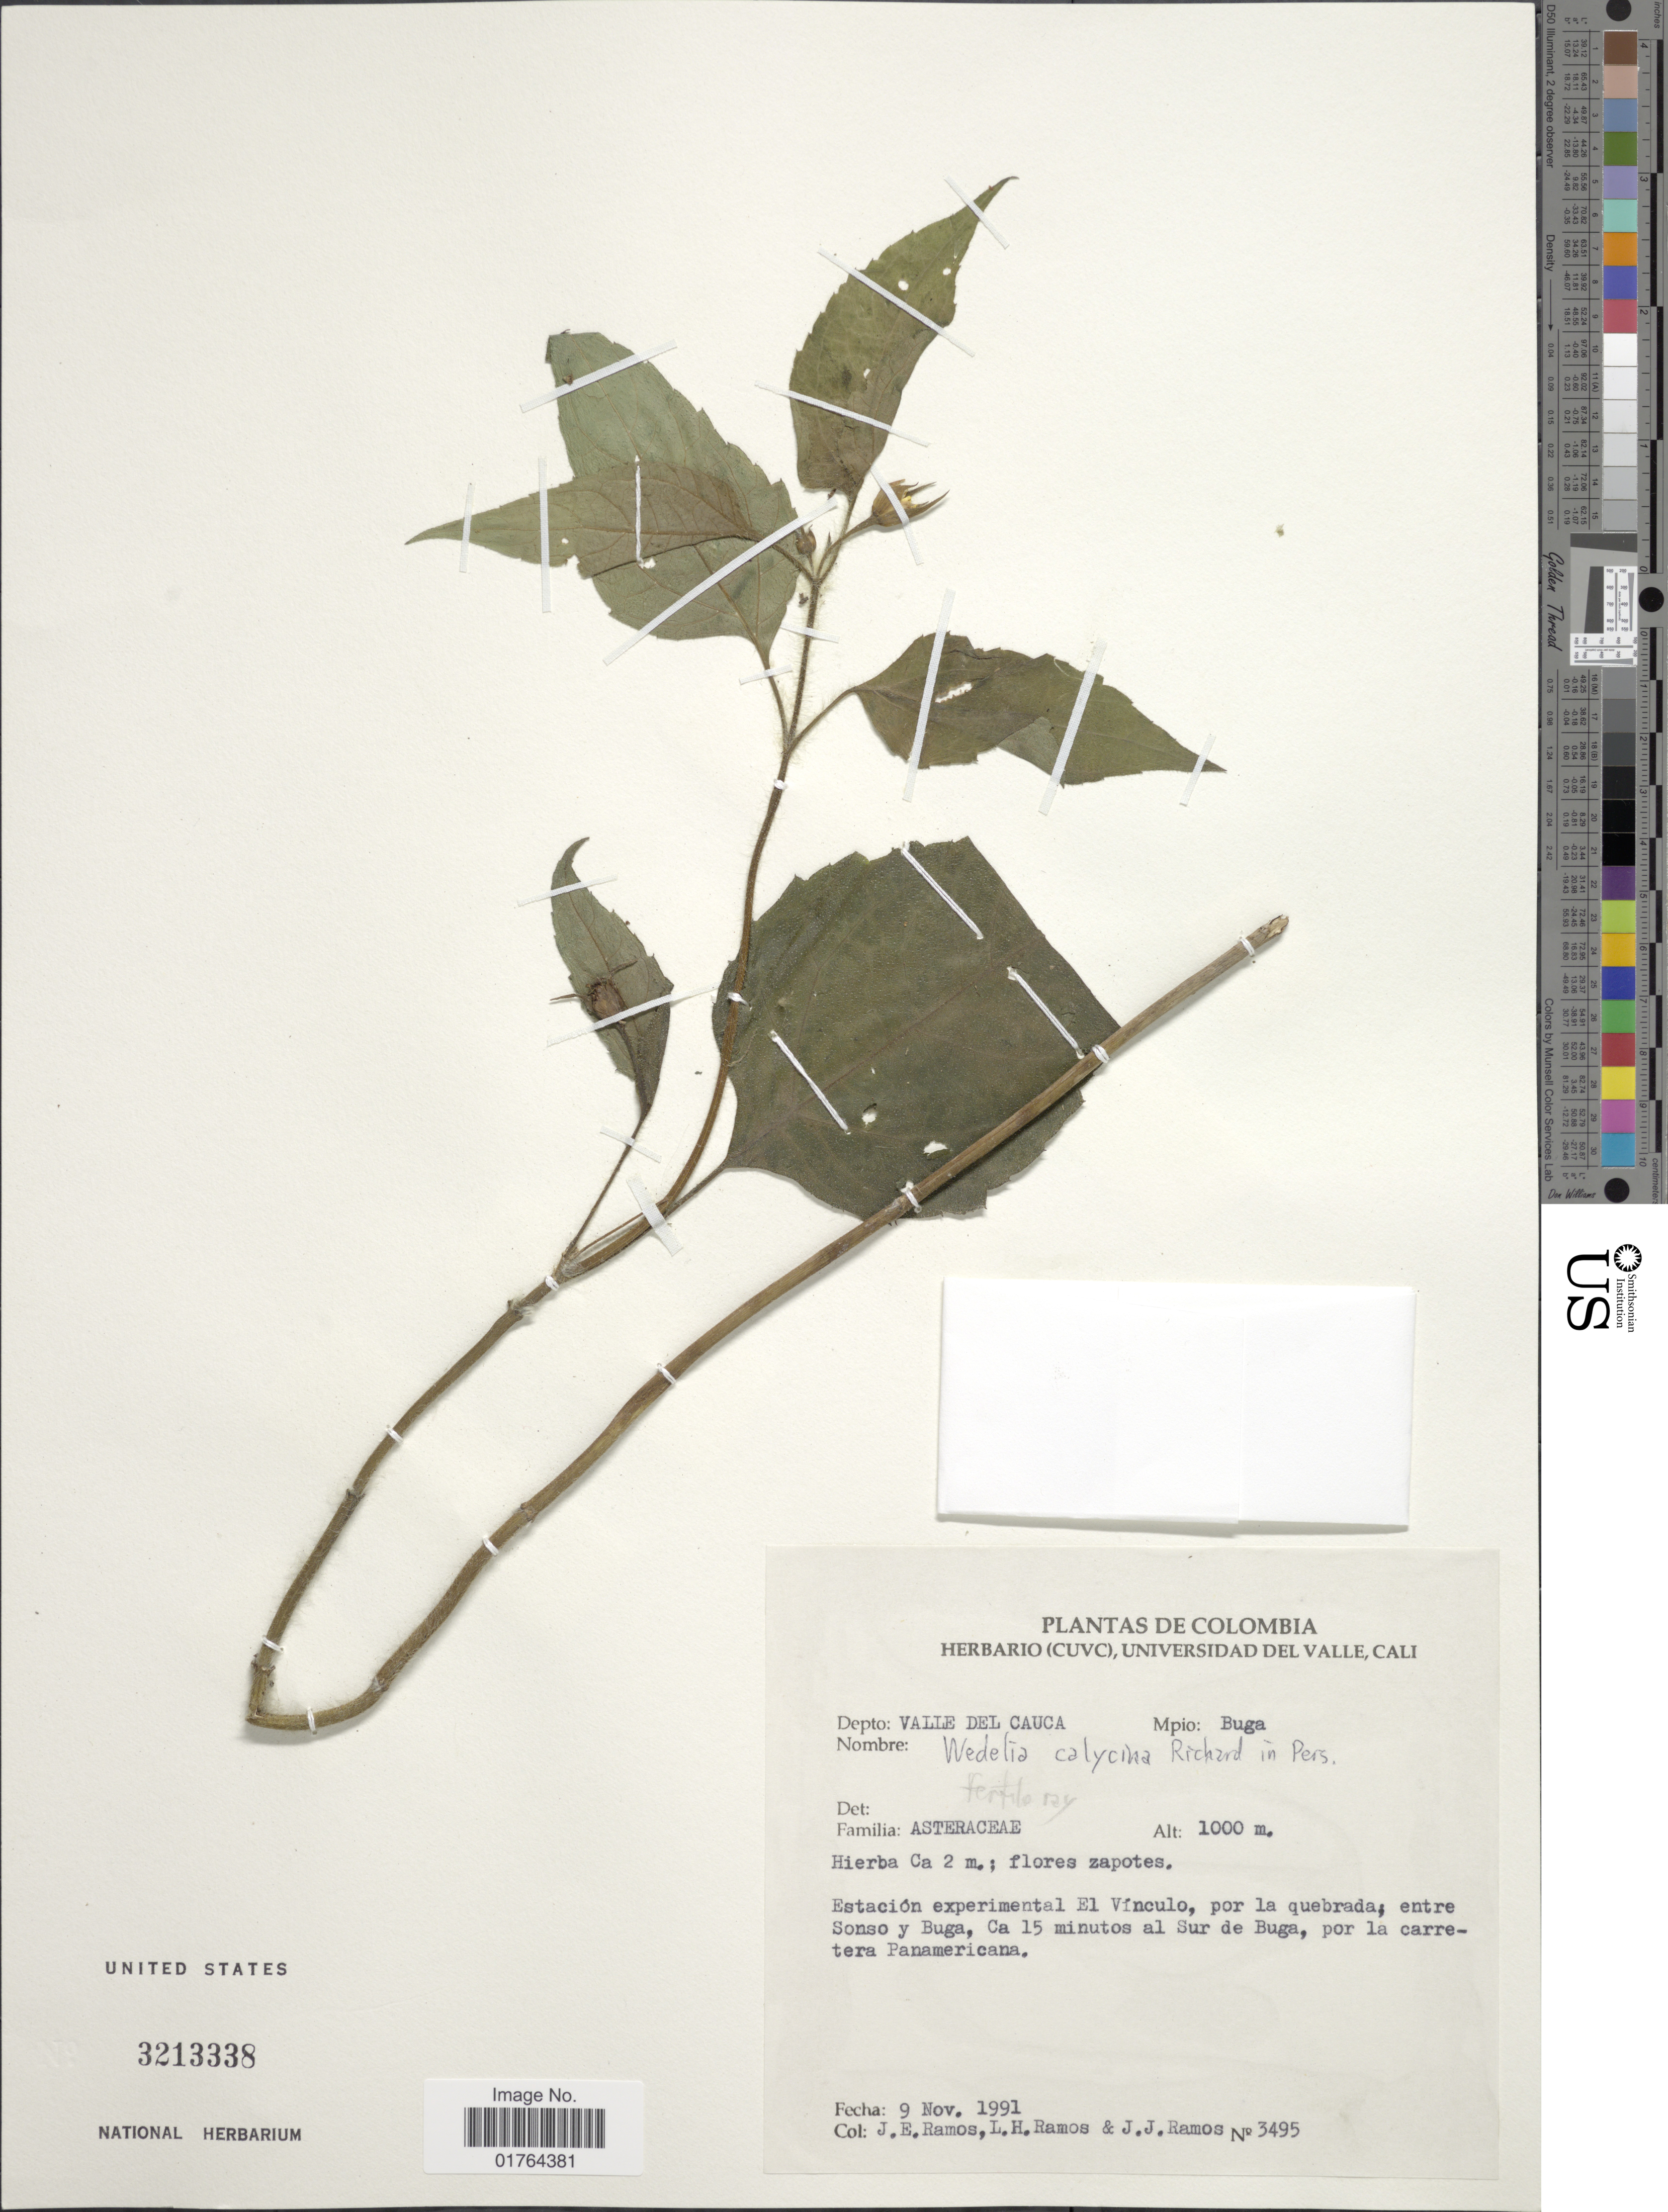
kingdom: Plantae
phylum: Tracheophyta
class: Magnoliopsida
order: Asterales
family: Asteraceae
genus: Wedelia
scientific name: Wedelia calycina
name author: Rich.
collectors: J. E. Ramos, L. Ramos & J. J. Ramos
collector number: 3495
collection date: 1991-11-09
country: Colombia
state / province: Valle del Cauca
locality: Depto.: Valle del Cauca, Mpio: Buga, Estacion experimental El Vinculo, por la quebrada, entre Sonso y Buga, 15 minutos al Sur de Buga, por la carretra Panamericana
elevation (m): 1000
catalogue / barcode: US 3213338